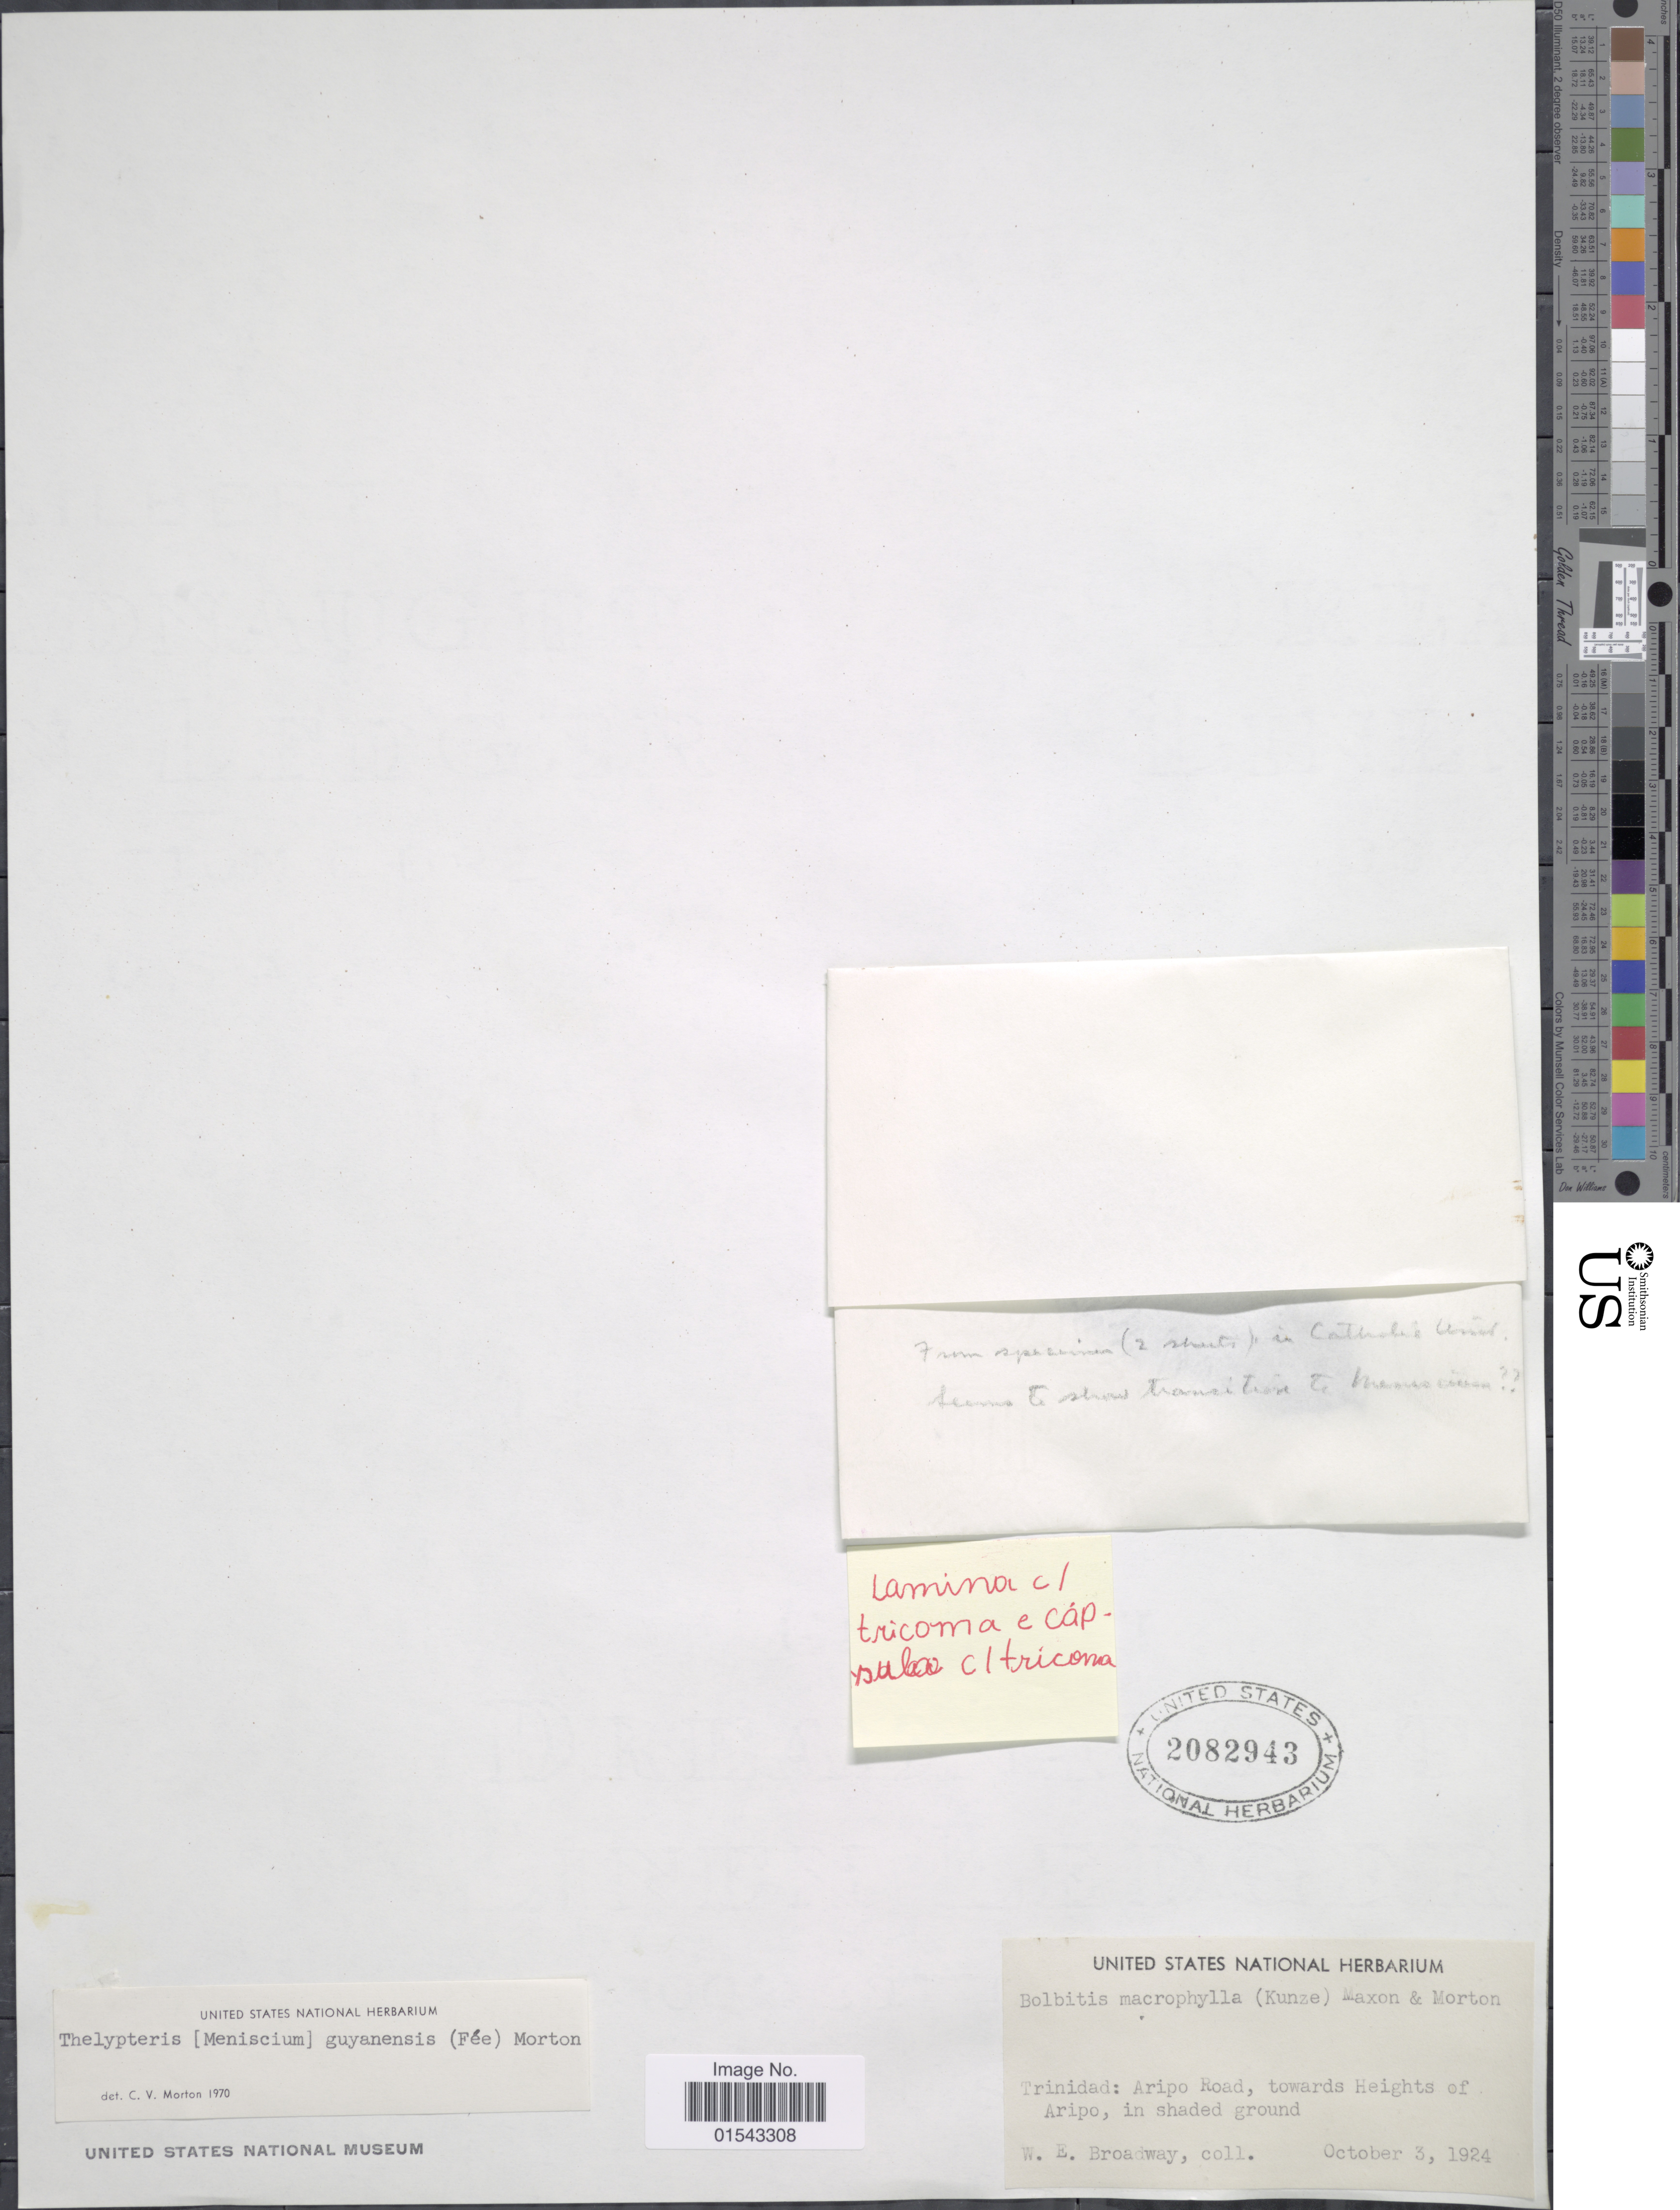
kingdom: Plantae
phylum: Tracheophyta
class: Polypodiopsida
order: Polypodiales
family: Thelypteridaceae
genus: Meniscium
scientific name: Meniscium macrophyllum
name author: Kunze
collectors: W. E. Broadway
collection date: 1924-10-03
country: Trinidad and Tobago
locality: Trinidad: Aripo Road, towards Heights of Aripo, in shaded ground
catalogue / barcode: US 2082943